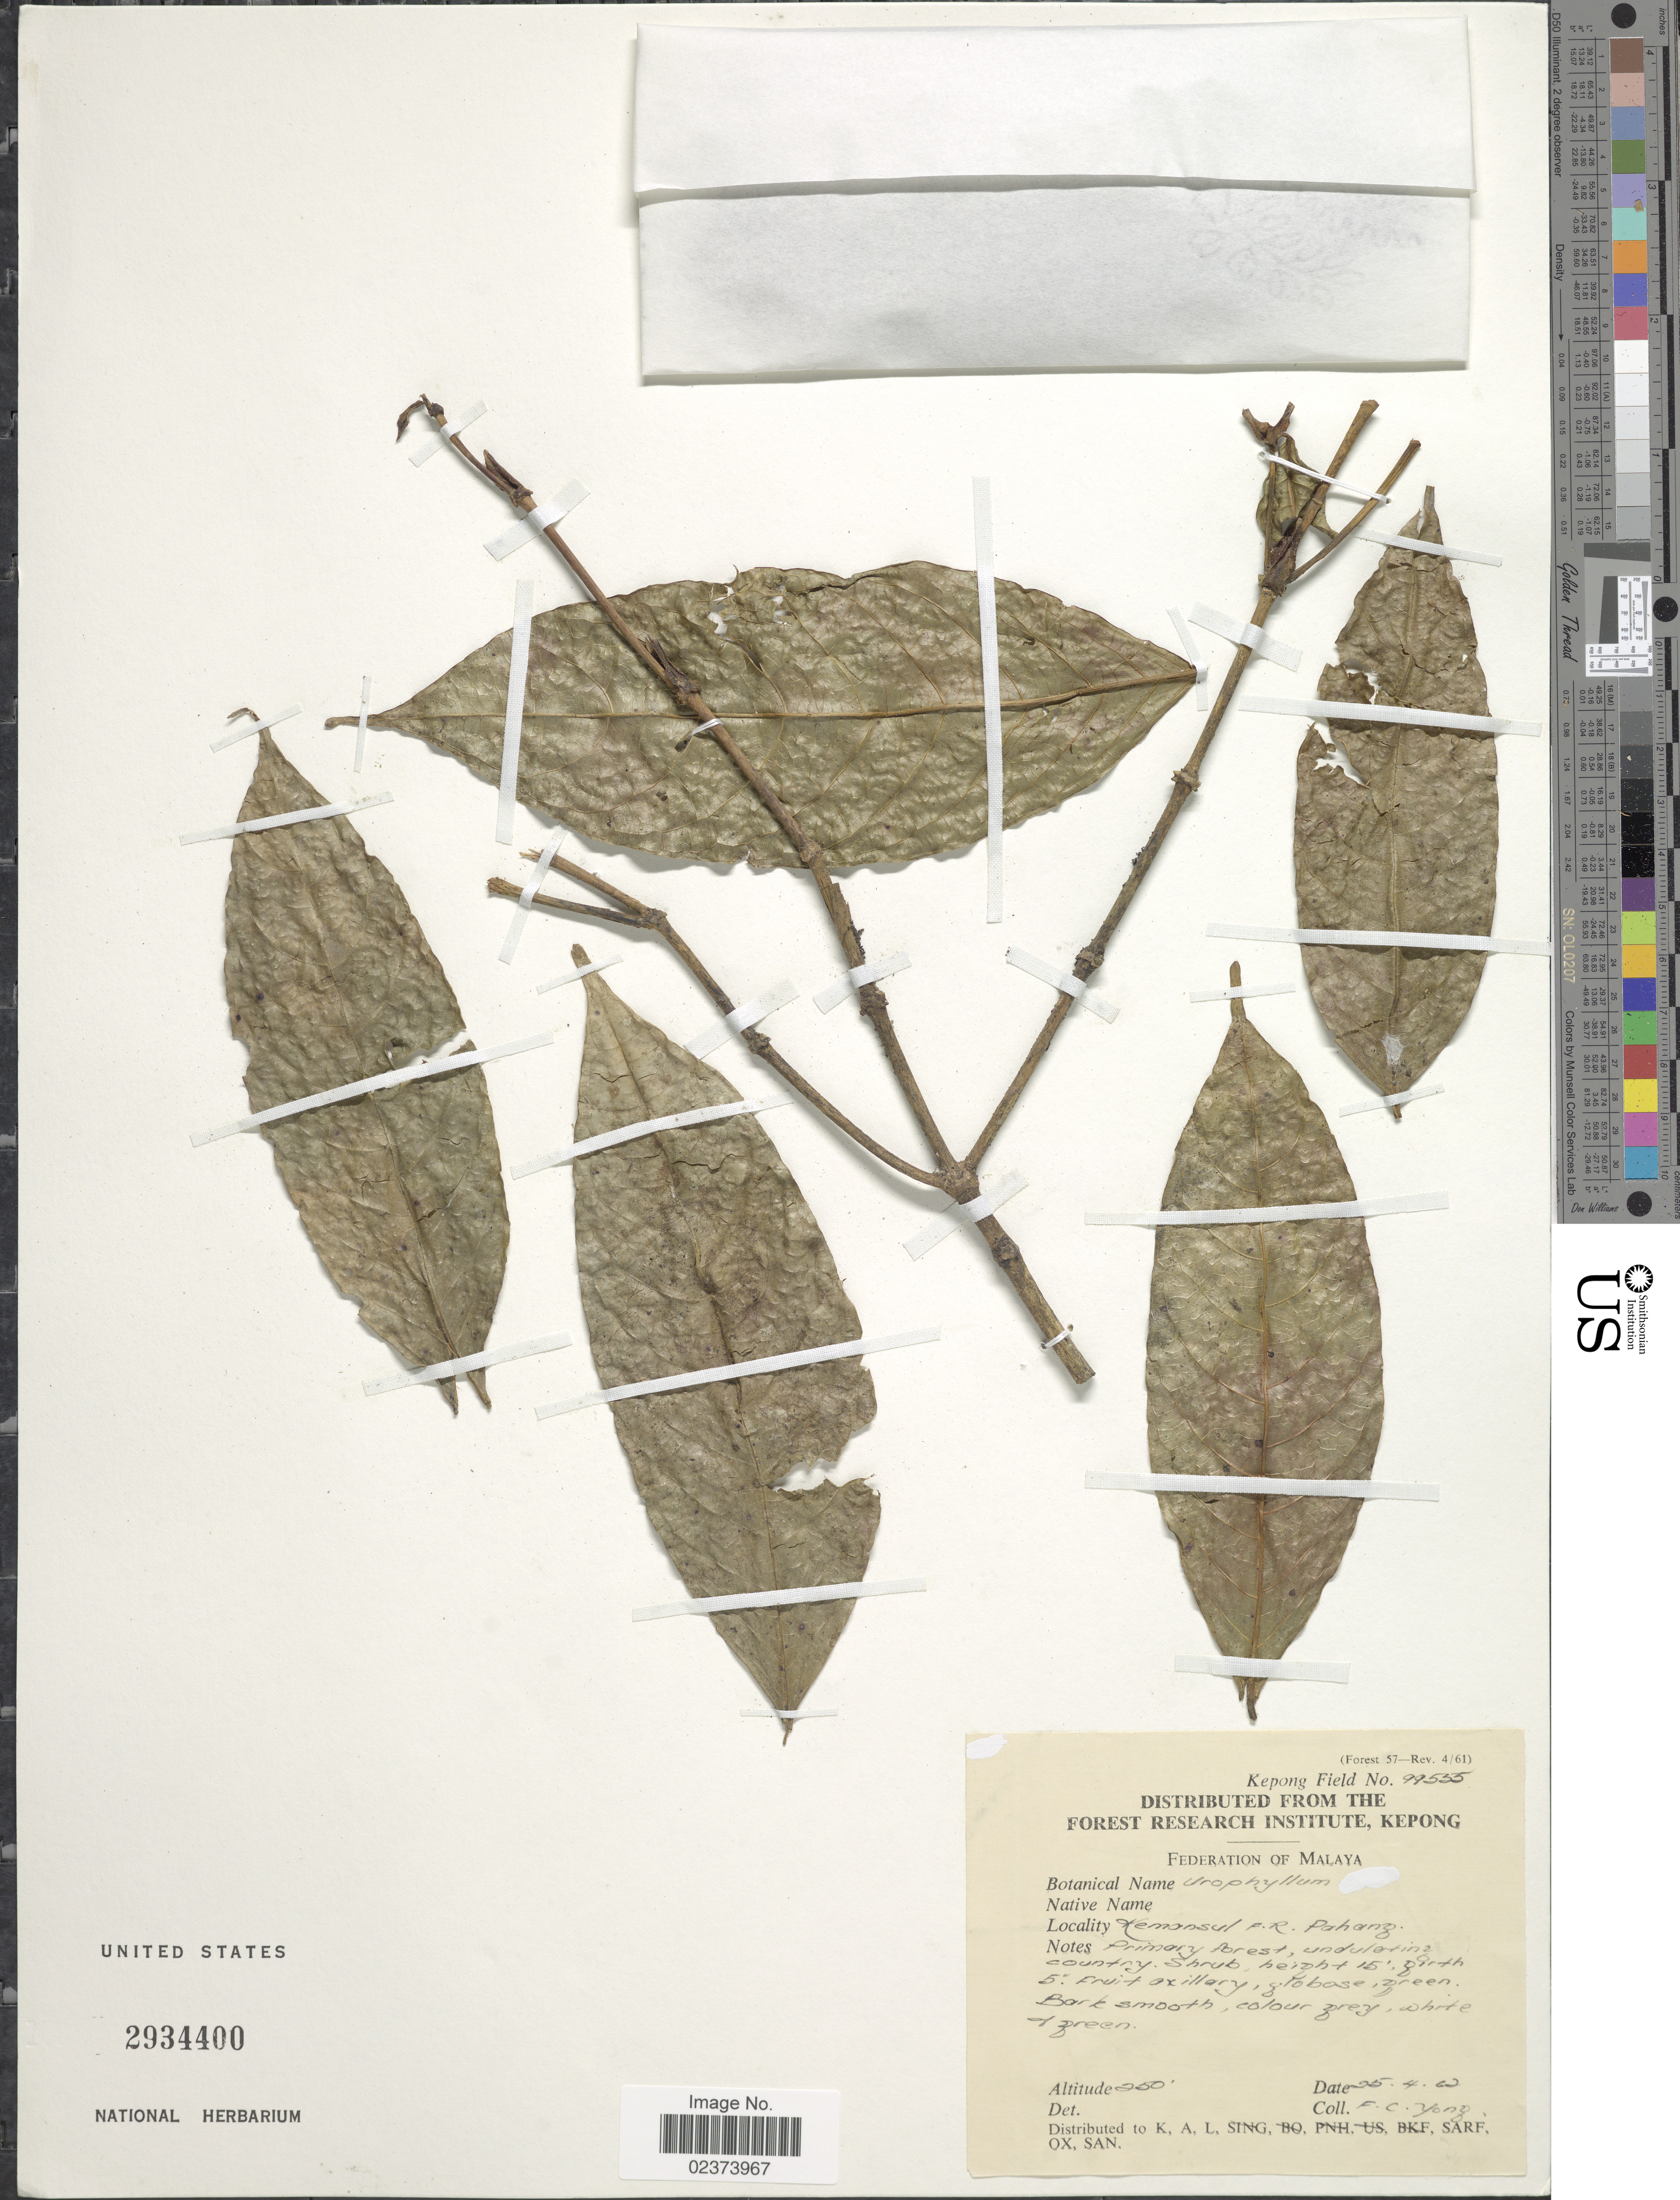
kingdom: Plantae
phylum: Tracheophyta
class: Magnoliopsida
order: Gentianales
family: Rubiaceae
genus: Urophyllum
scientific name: Urophyllum sp.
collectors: F. Yong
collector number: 995335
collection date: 1962-04-25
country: Malaysia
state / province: Pahang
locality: Federation of Malaya, Kemansul F.R. Pahang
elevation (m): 76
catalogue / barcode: US 2934400